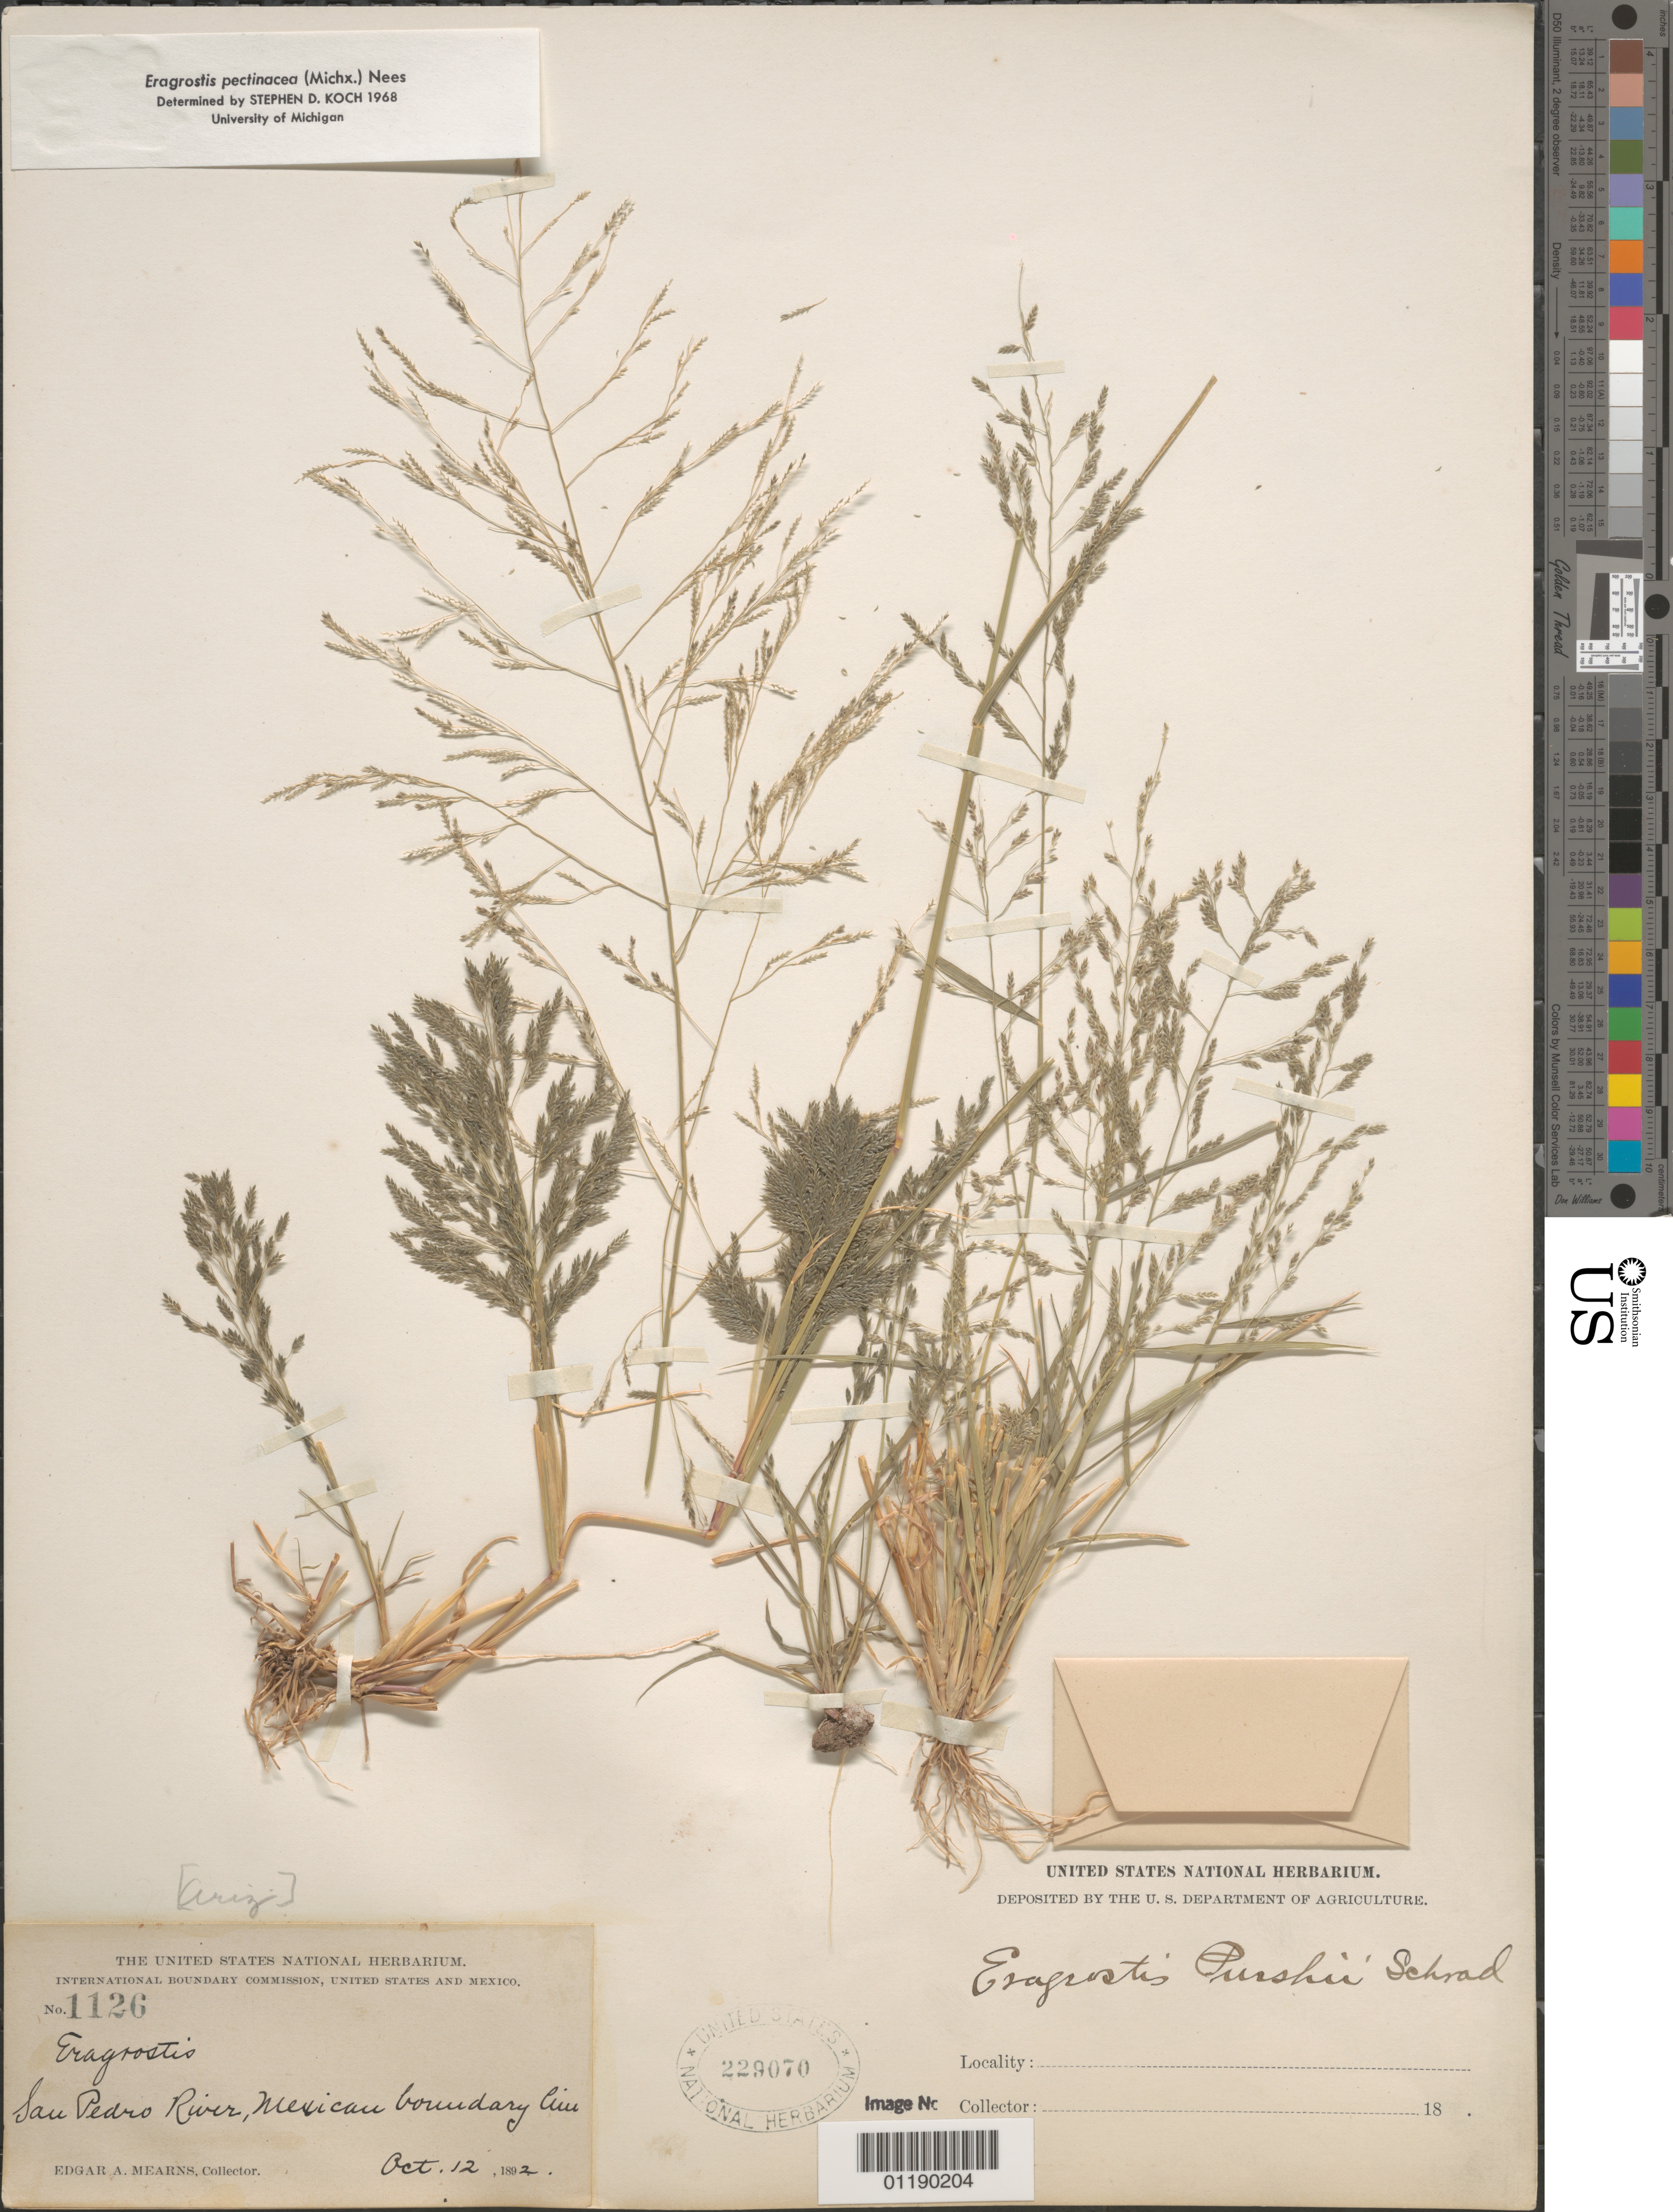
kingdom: Plantae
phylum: Tracheophyta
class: Liliopsida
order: Poales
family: Poaceae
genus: Eragrostis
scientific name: Eragrostis pectinacea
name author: (Michx.) Nees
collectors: E. A. Mearns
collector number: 1126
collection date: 1892-10-12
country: United States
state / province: Arizona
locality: San Pedro River, Mexican Boundary line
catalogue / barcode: US 229070